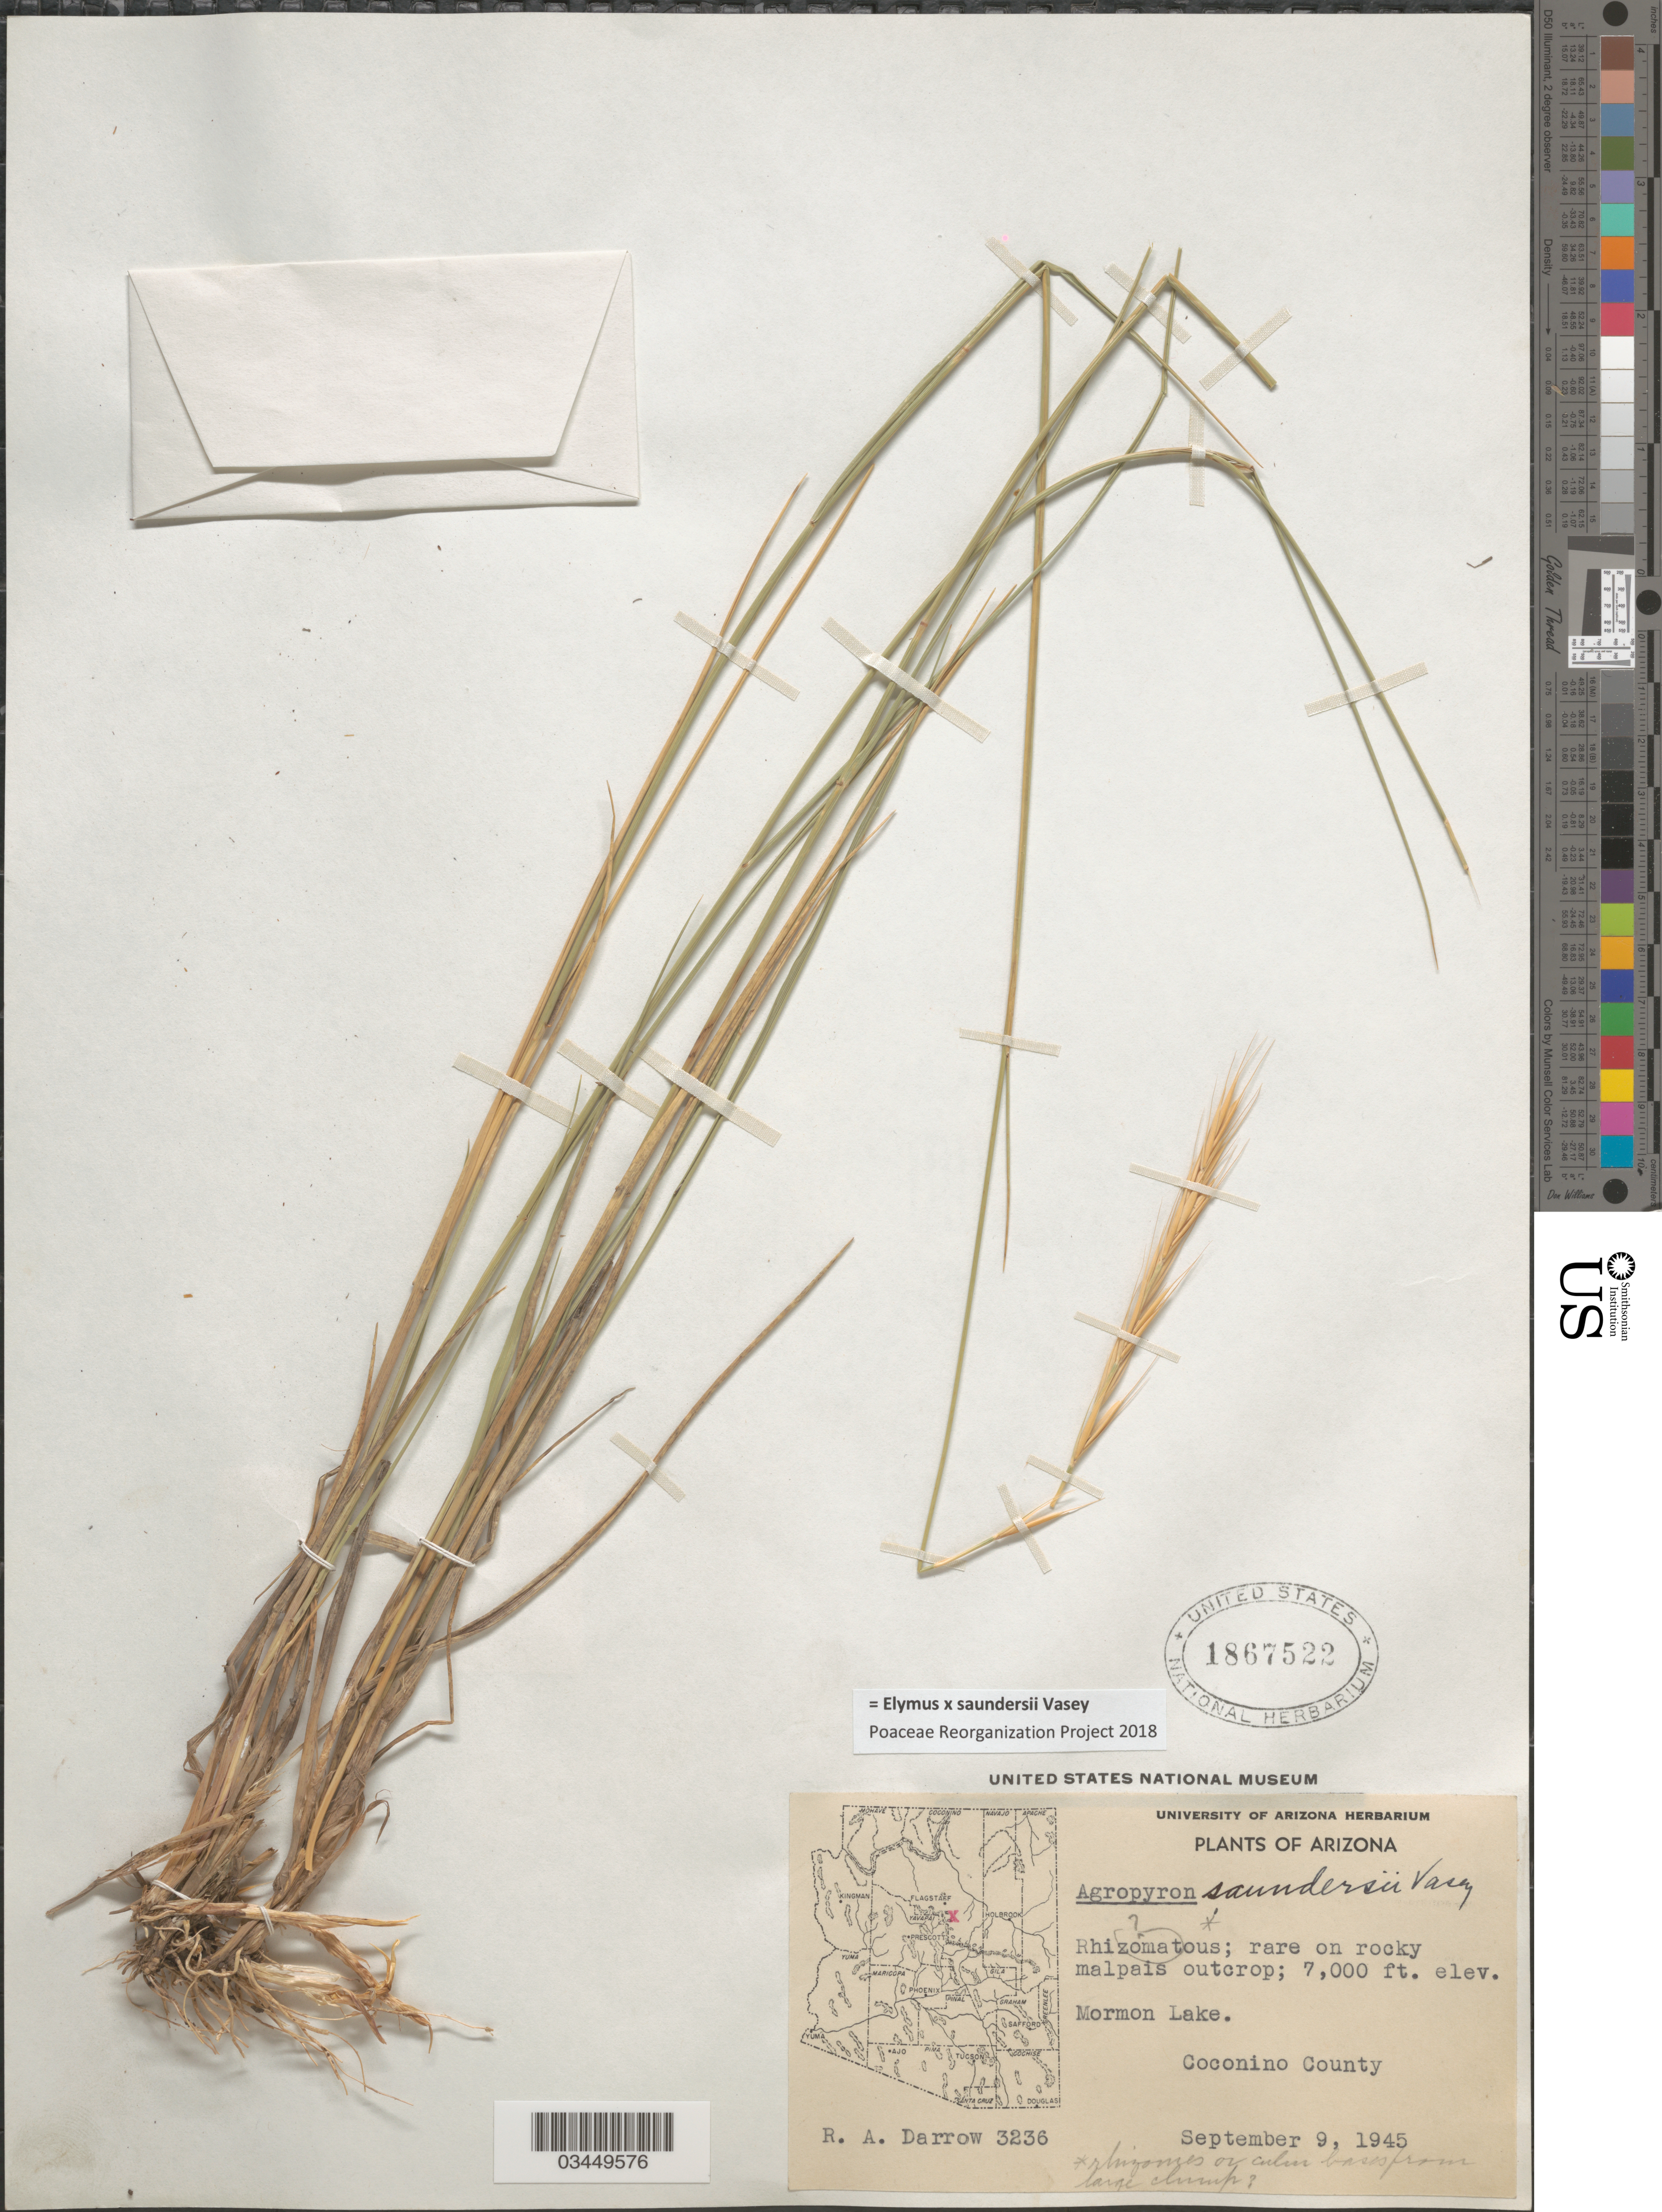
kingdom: Plantae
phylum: Tracheophyta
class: Liliopsida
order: Poales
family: Poaceae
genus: Elymus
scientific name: Elymus x saundersii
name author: Vasey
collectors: R. A. Darrow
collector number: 3236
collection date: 1945-09-09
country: United States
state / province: Arizona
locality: Mormon Lake. Coconino County.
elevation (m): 2134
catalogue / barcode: US 1867522